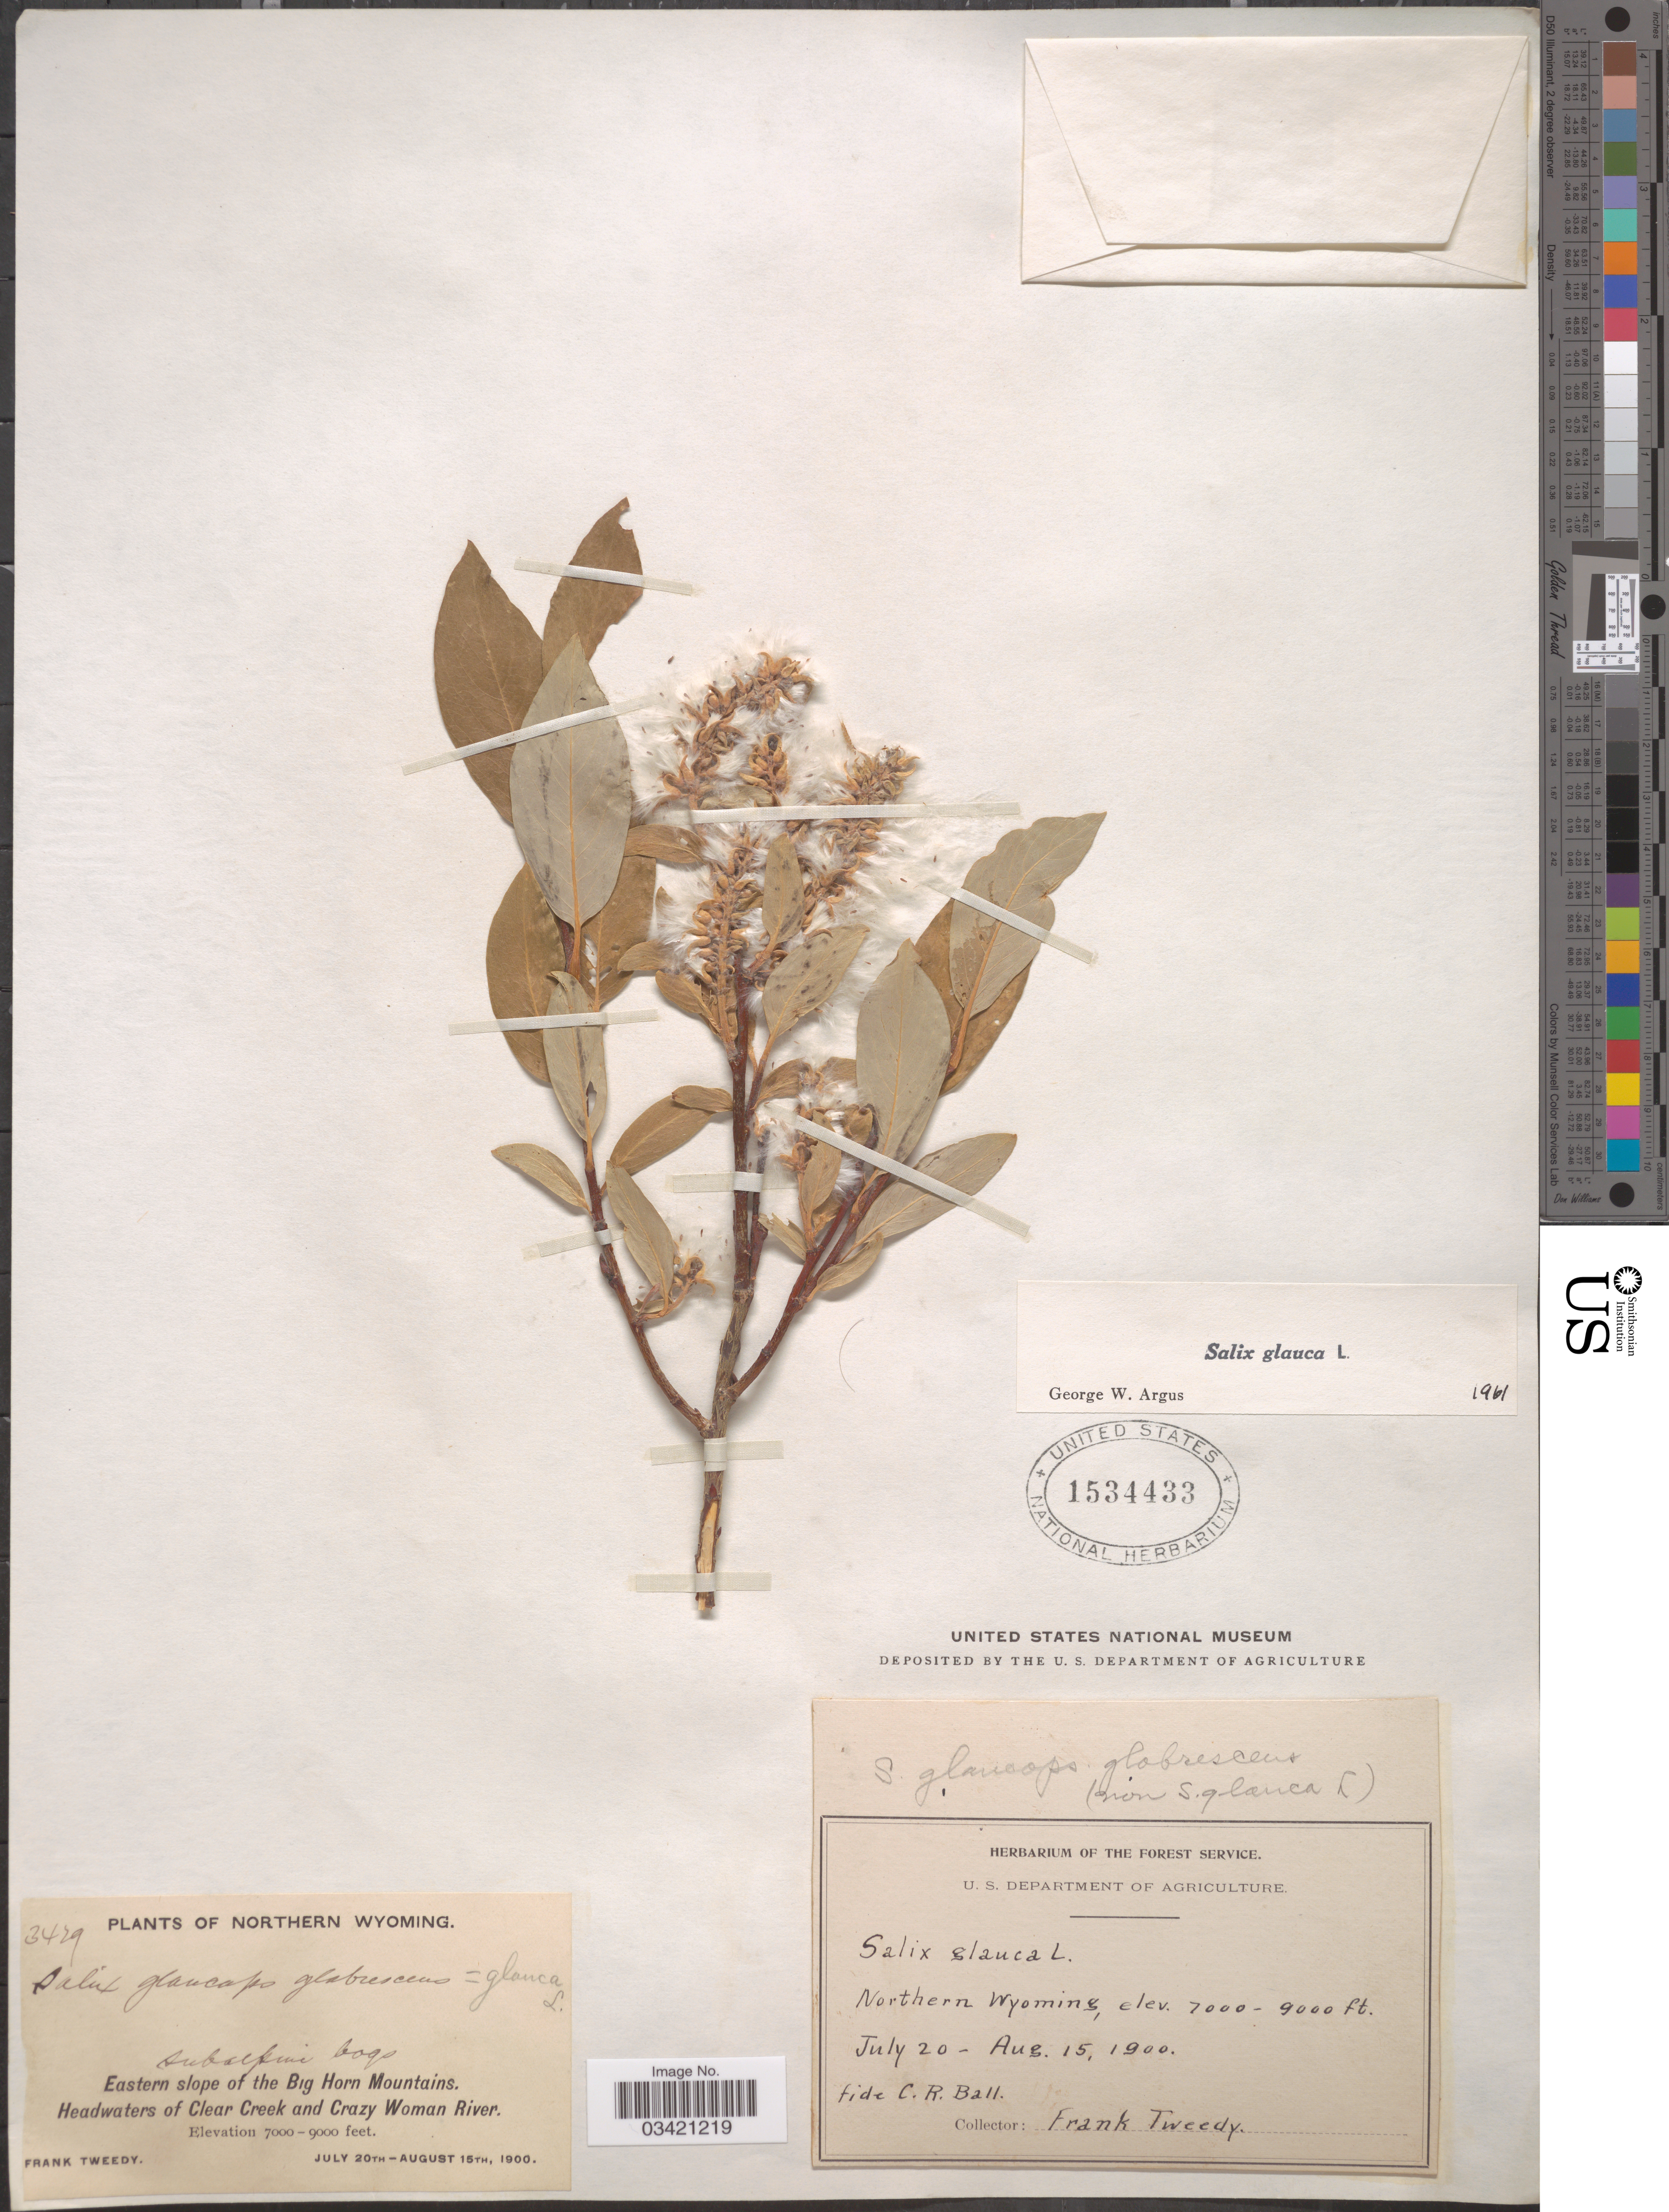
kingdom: Plantae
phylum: Tracheophyta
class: Magnoliopsida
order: Malpighiales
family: Salicaceae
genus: Salix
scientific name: Salix glauca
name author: L.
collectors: F. Tweedy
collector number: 3429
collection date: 1900-07-20/1900-08-15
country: United States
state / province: Wyoming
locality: Northern Wyoming. Subalpine bogs. Eastern slope of the Big Horn Mountains. Headwaters of Clear Creek and Crazy Woman River.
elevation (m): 2134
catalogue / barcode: US 1534433